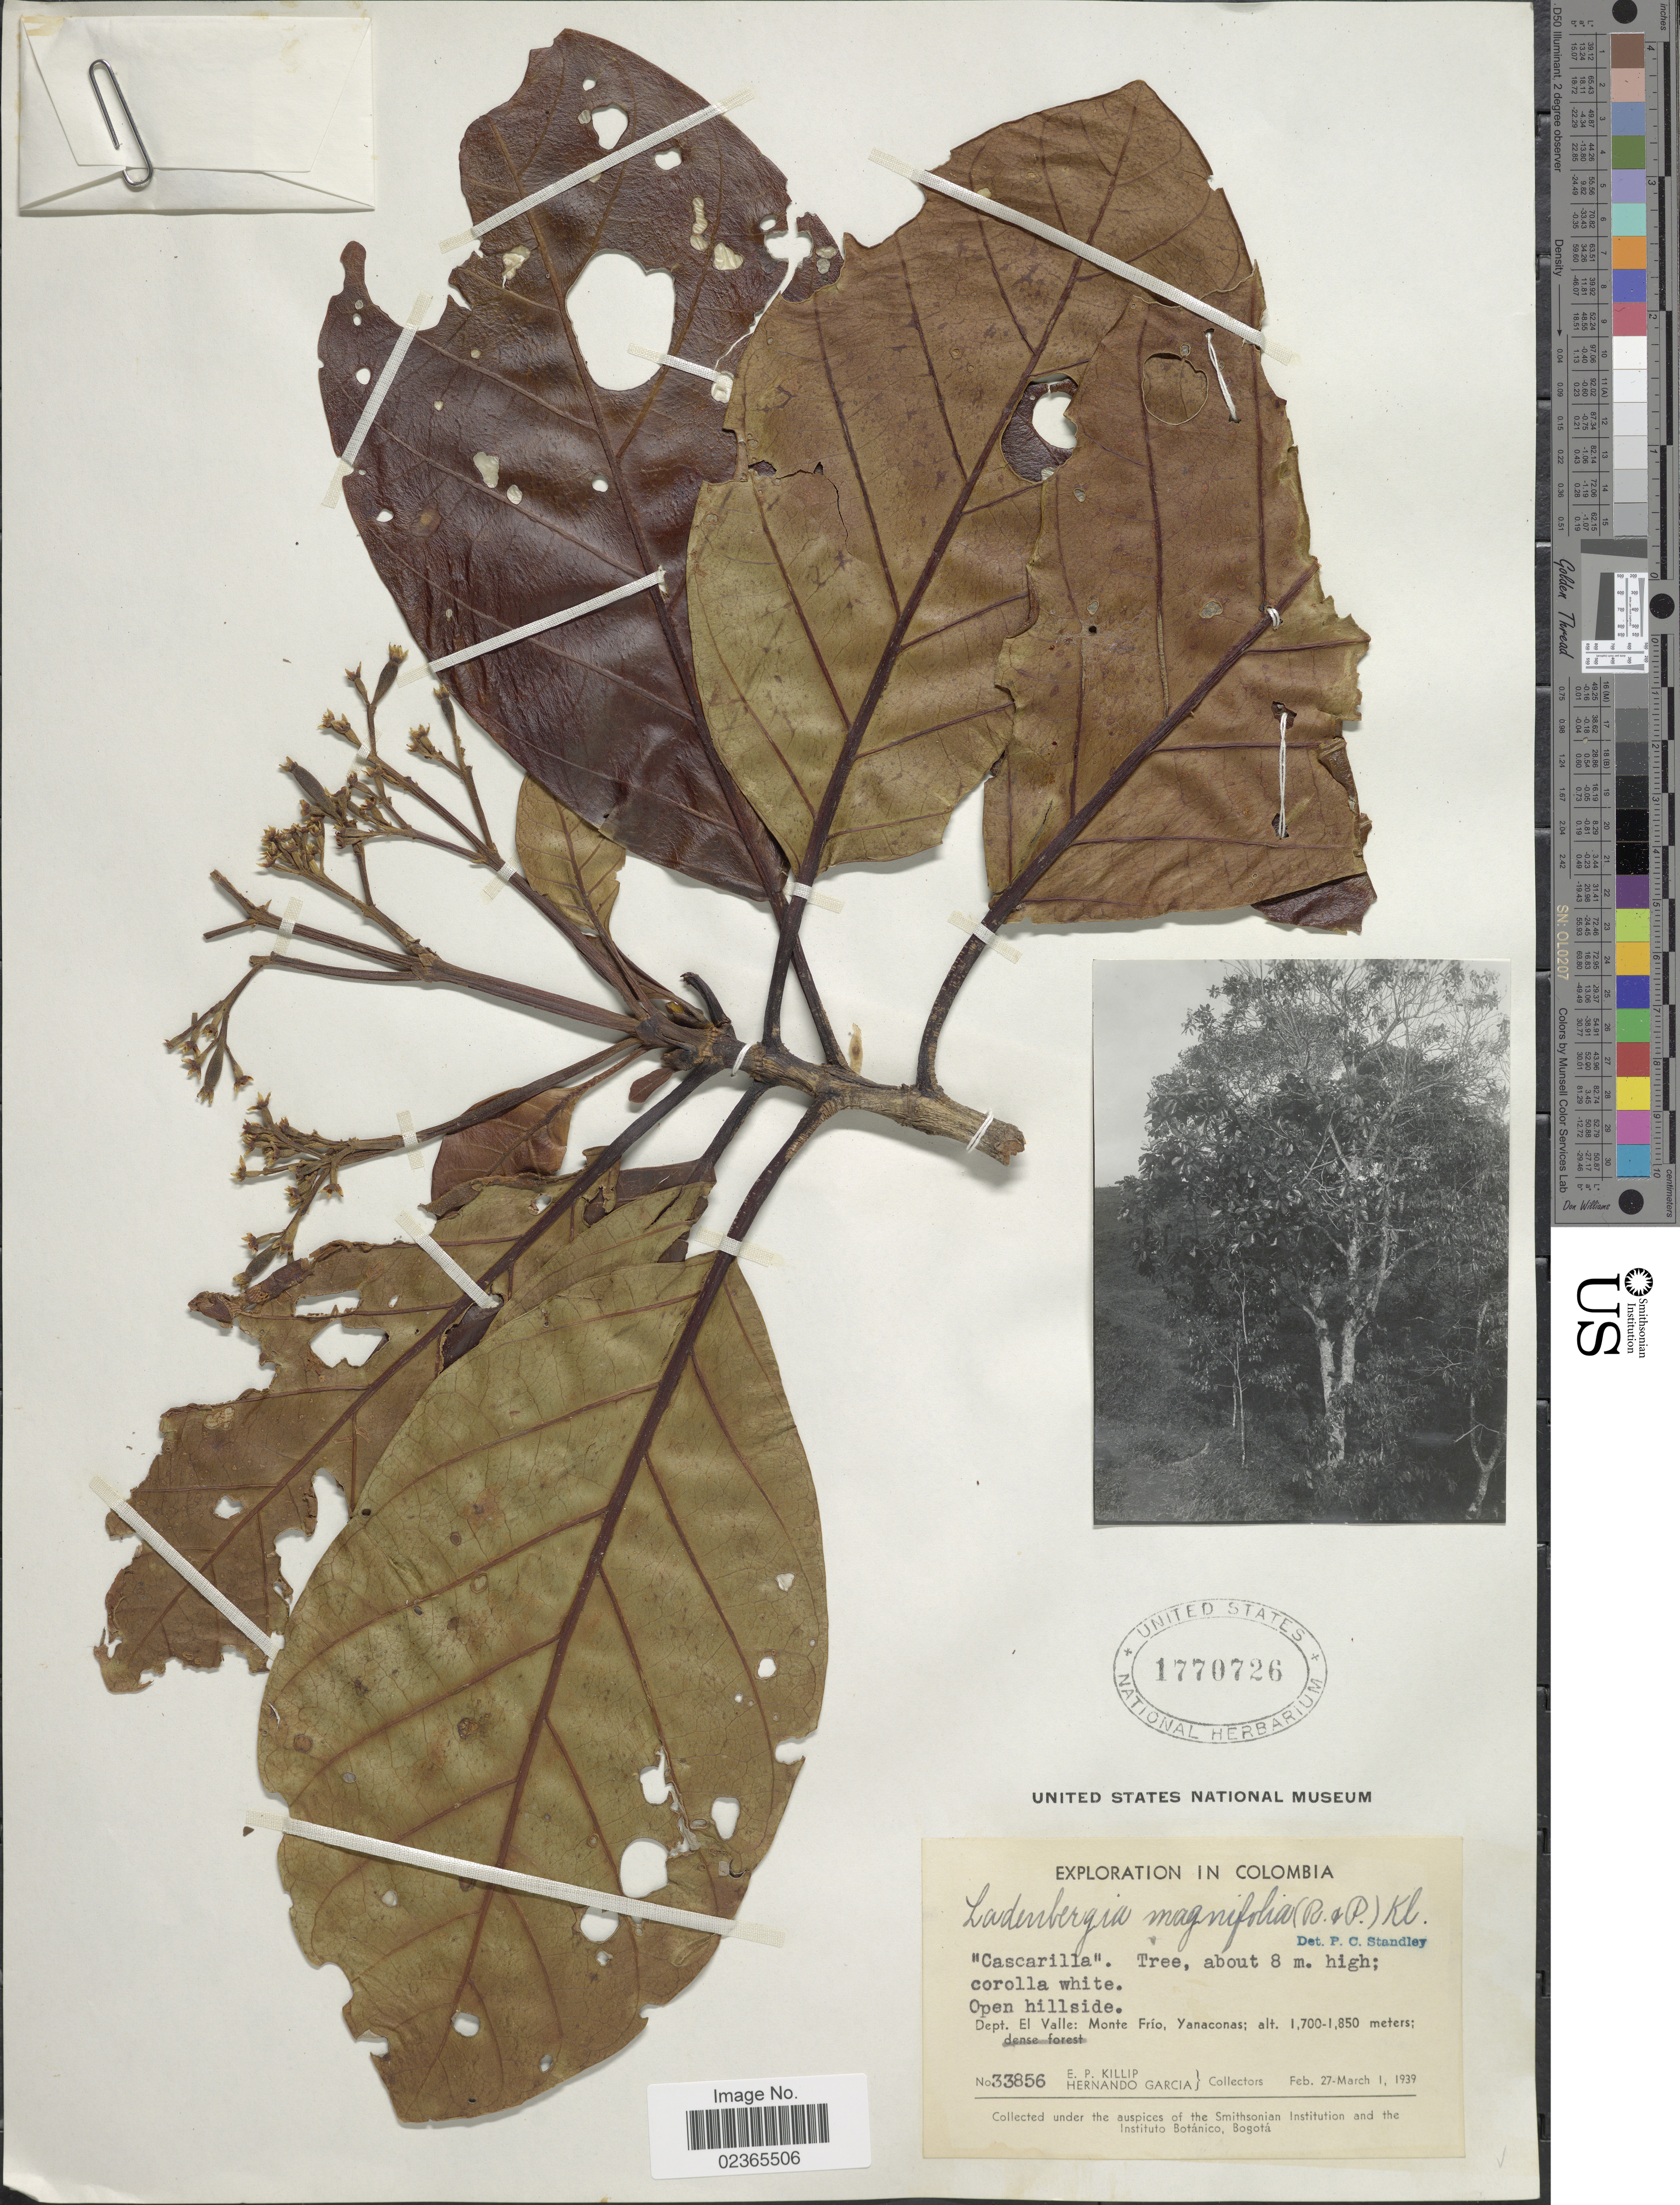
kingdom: Plantae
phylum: Tracheophyta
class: Magnoliopsida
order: Gentianales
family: Rubiaceae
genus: Ladenbergia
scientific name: Ladenbergia oblongifolia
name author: (Mutis) L. Andersson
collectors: E. P. Killip & H. Garcia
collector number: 33856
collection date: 1939-02-27/1939-03-01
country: Colombia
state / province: Valle del Cauca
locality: Dept. El Valle: Monte Frio, Yanaconas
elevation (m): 1700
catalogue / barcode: US 1770726